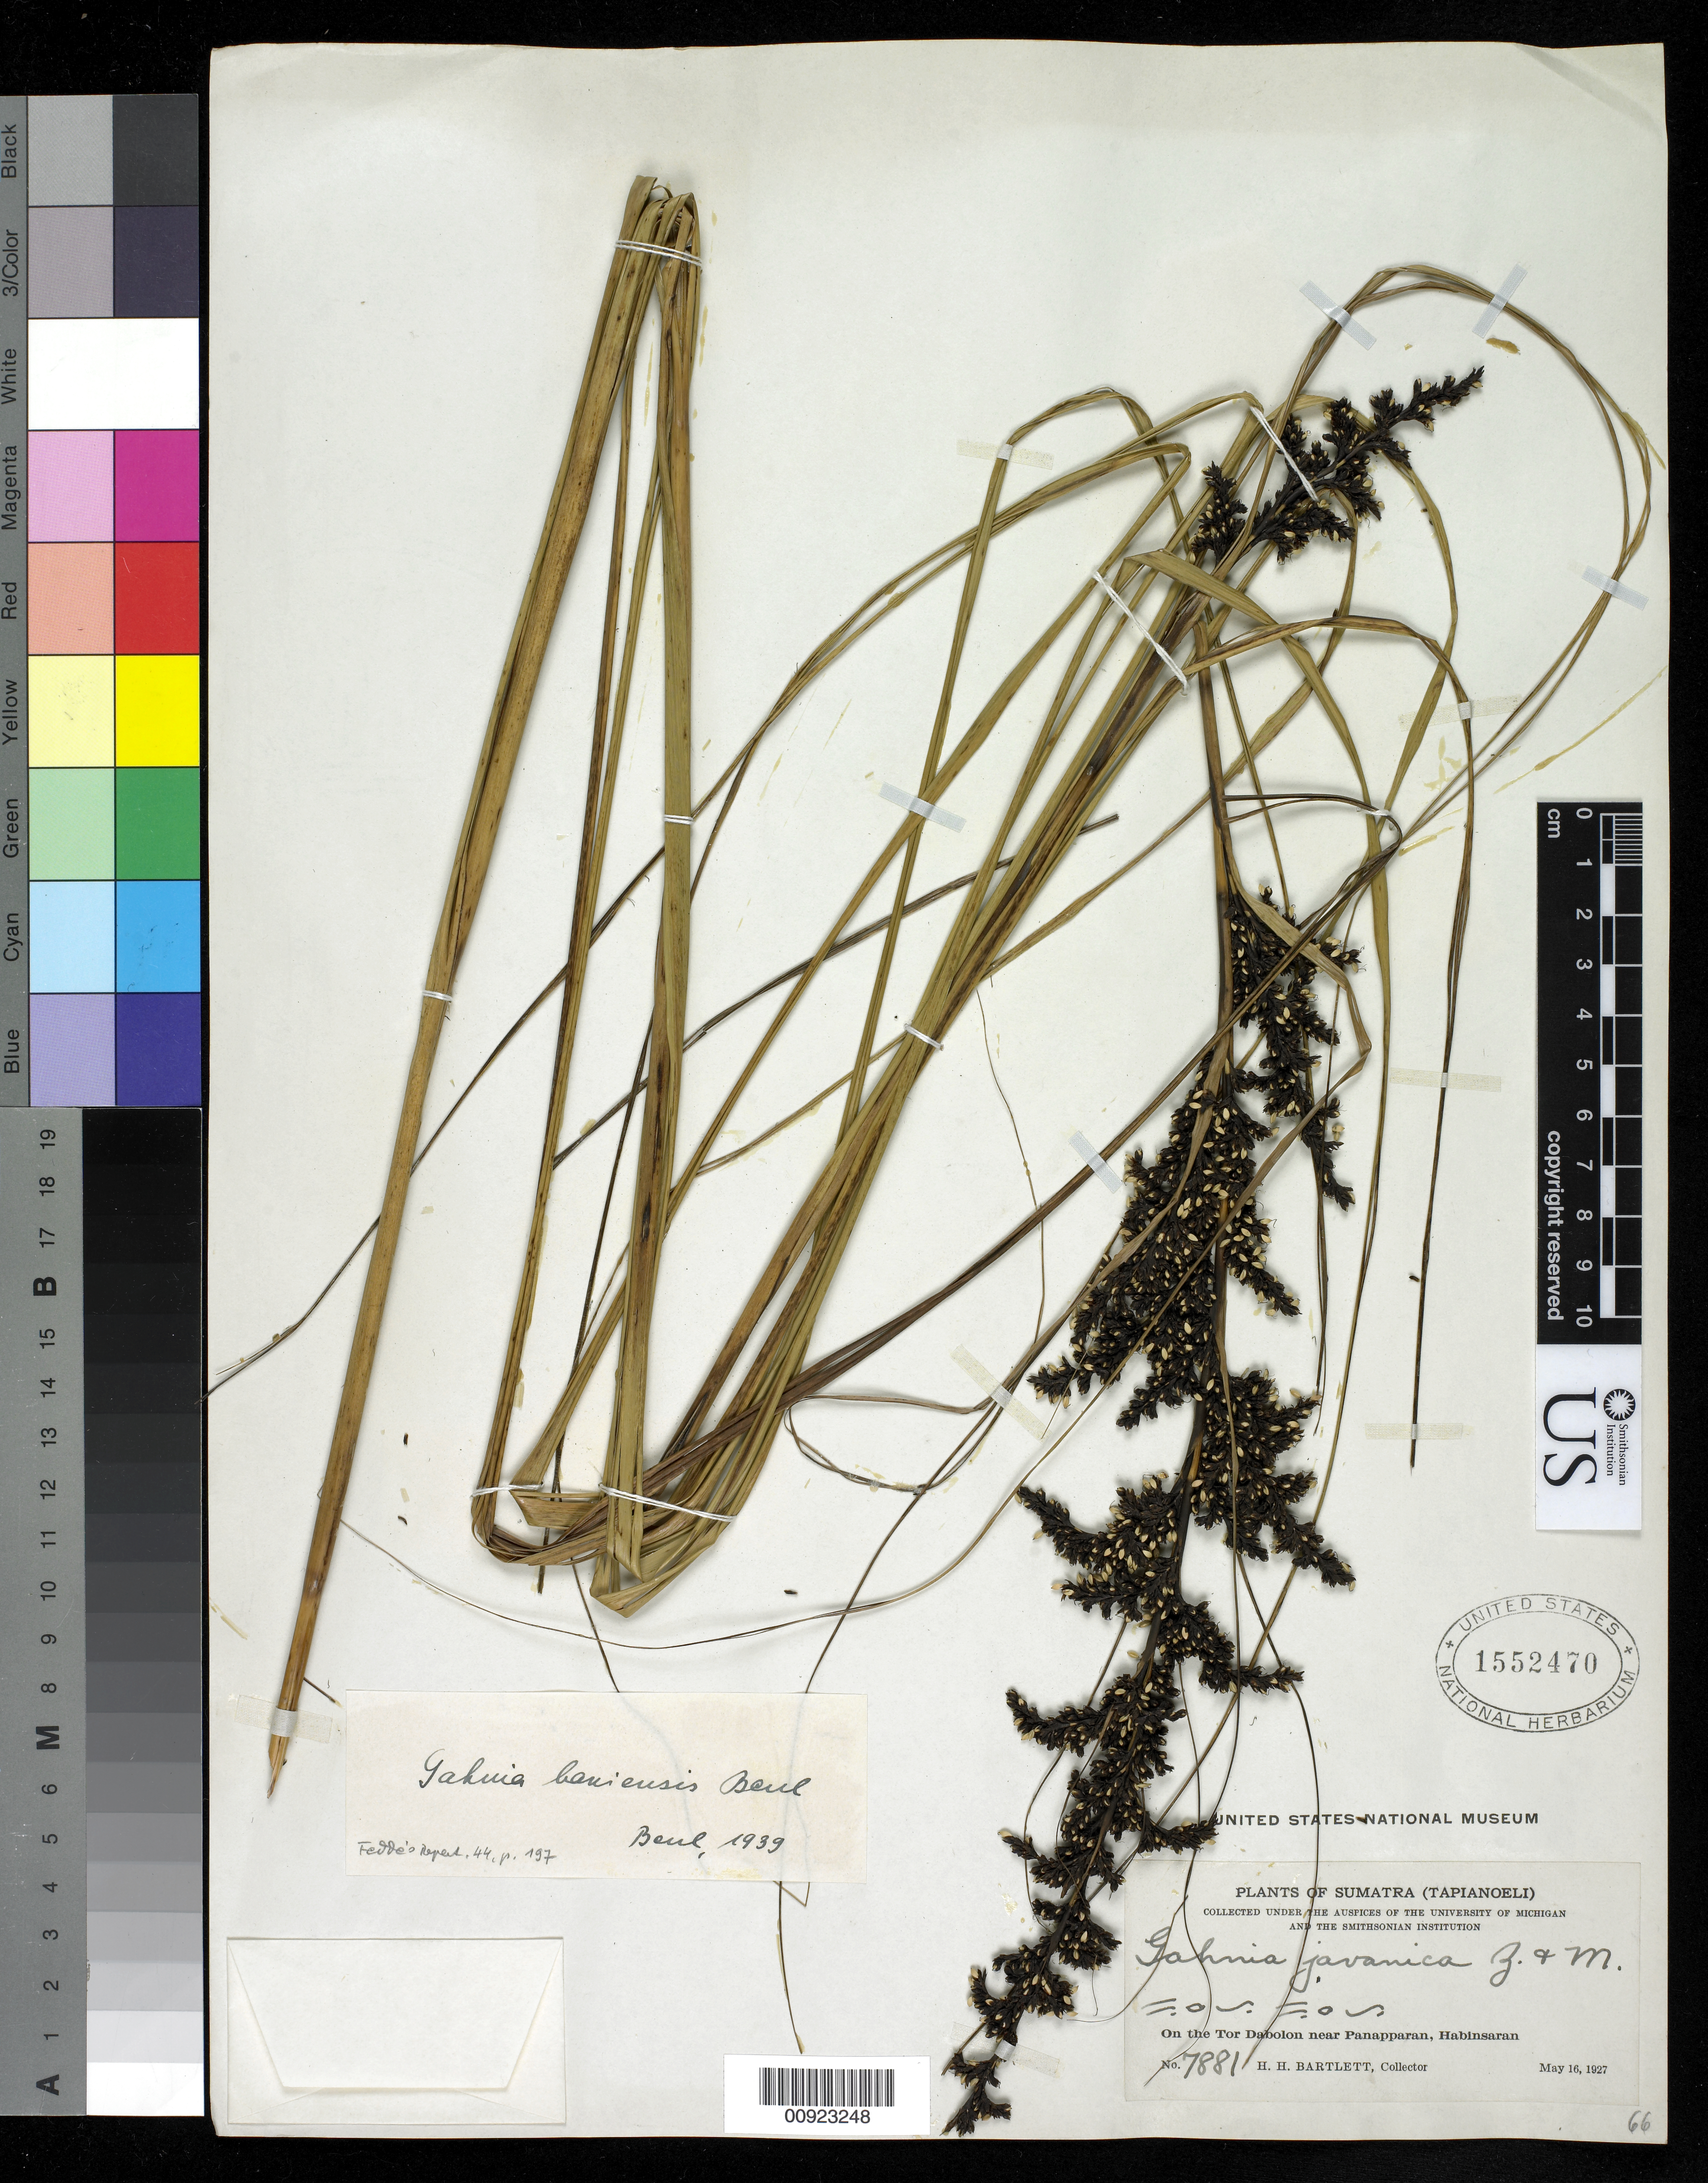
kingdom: Plantae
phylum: Tracheophyta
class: Liliopsida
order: Poales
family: Cyperaceae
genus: Gahnia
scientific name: Gahnia baniensis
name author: Benl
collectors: H. H. Bartlett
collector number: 7881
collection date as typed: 16 May 1927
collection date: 1927-05-16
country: Indonesia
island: Sumatra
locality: Tapianoeli - On the Tor Dabolon near Panapparan, Habinsaran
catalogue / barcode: US 1552470